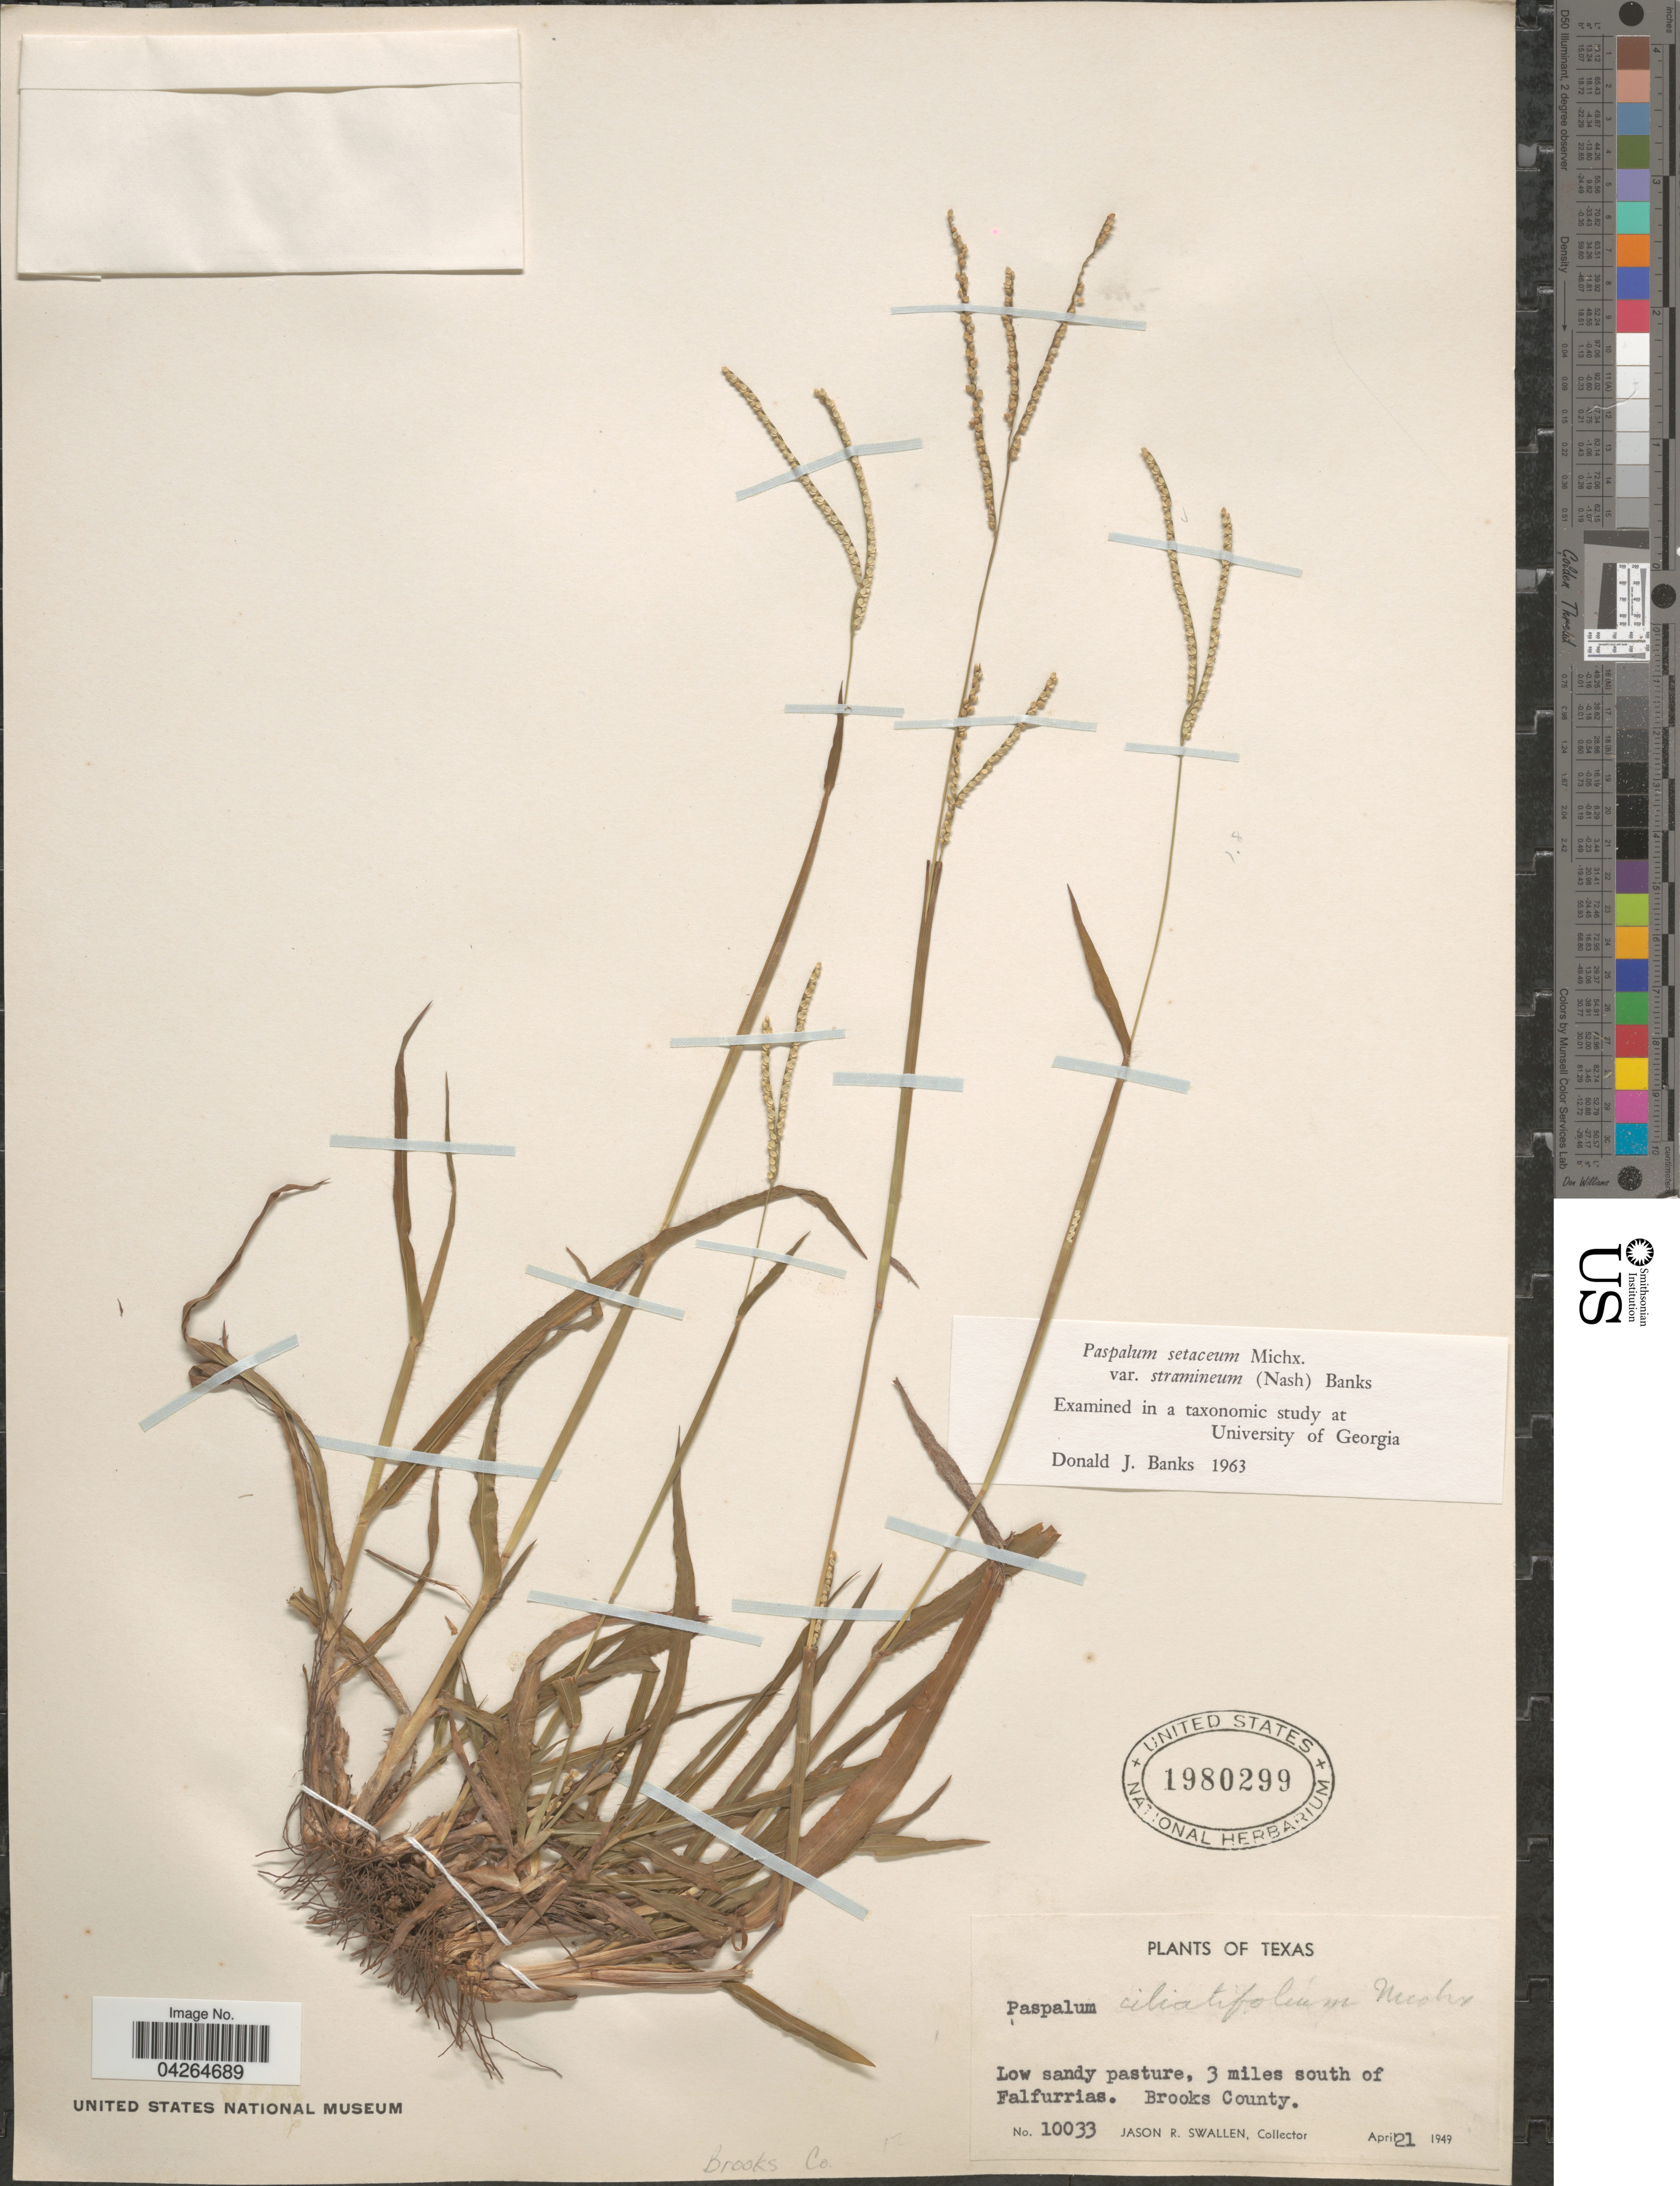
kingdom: Plantae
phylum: Tracheophyta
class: Liliopsida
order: Poales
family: Poaceae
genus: Paspalum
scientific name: Paspalum setaceum var. stramineum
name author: (Nash) D.J. Banks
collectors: J. R. Swallen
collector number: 10033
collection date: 1949-04-21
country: United States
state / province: Texas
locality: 3 miles south of Falfurrias. Brooks County.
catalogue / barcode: US 1980299